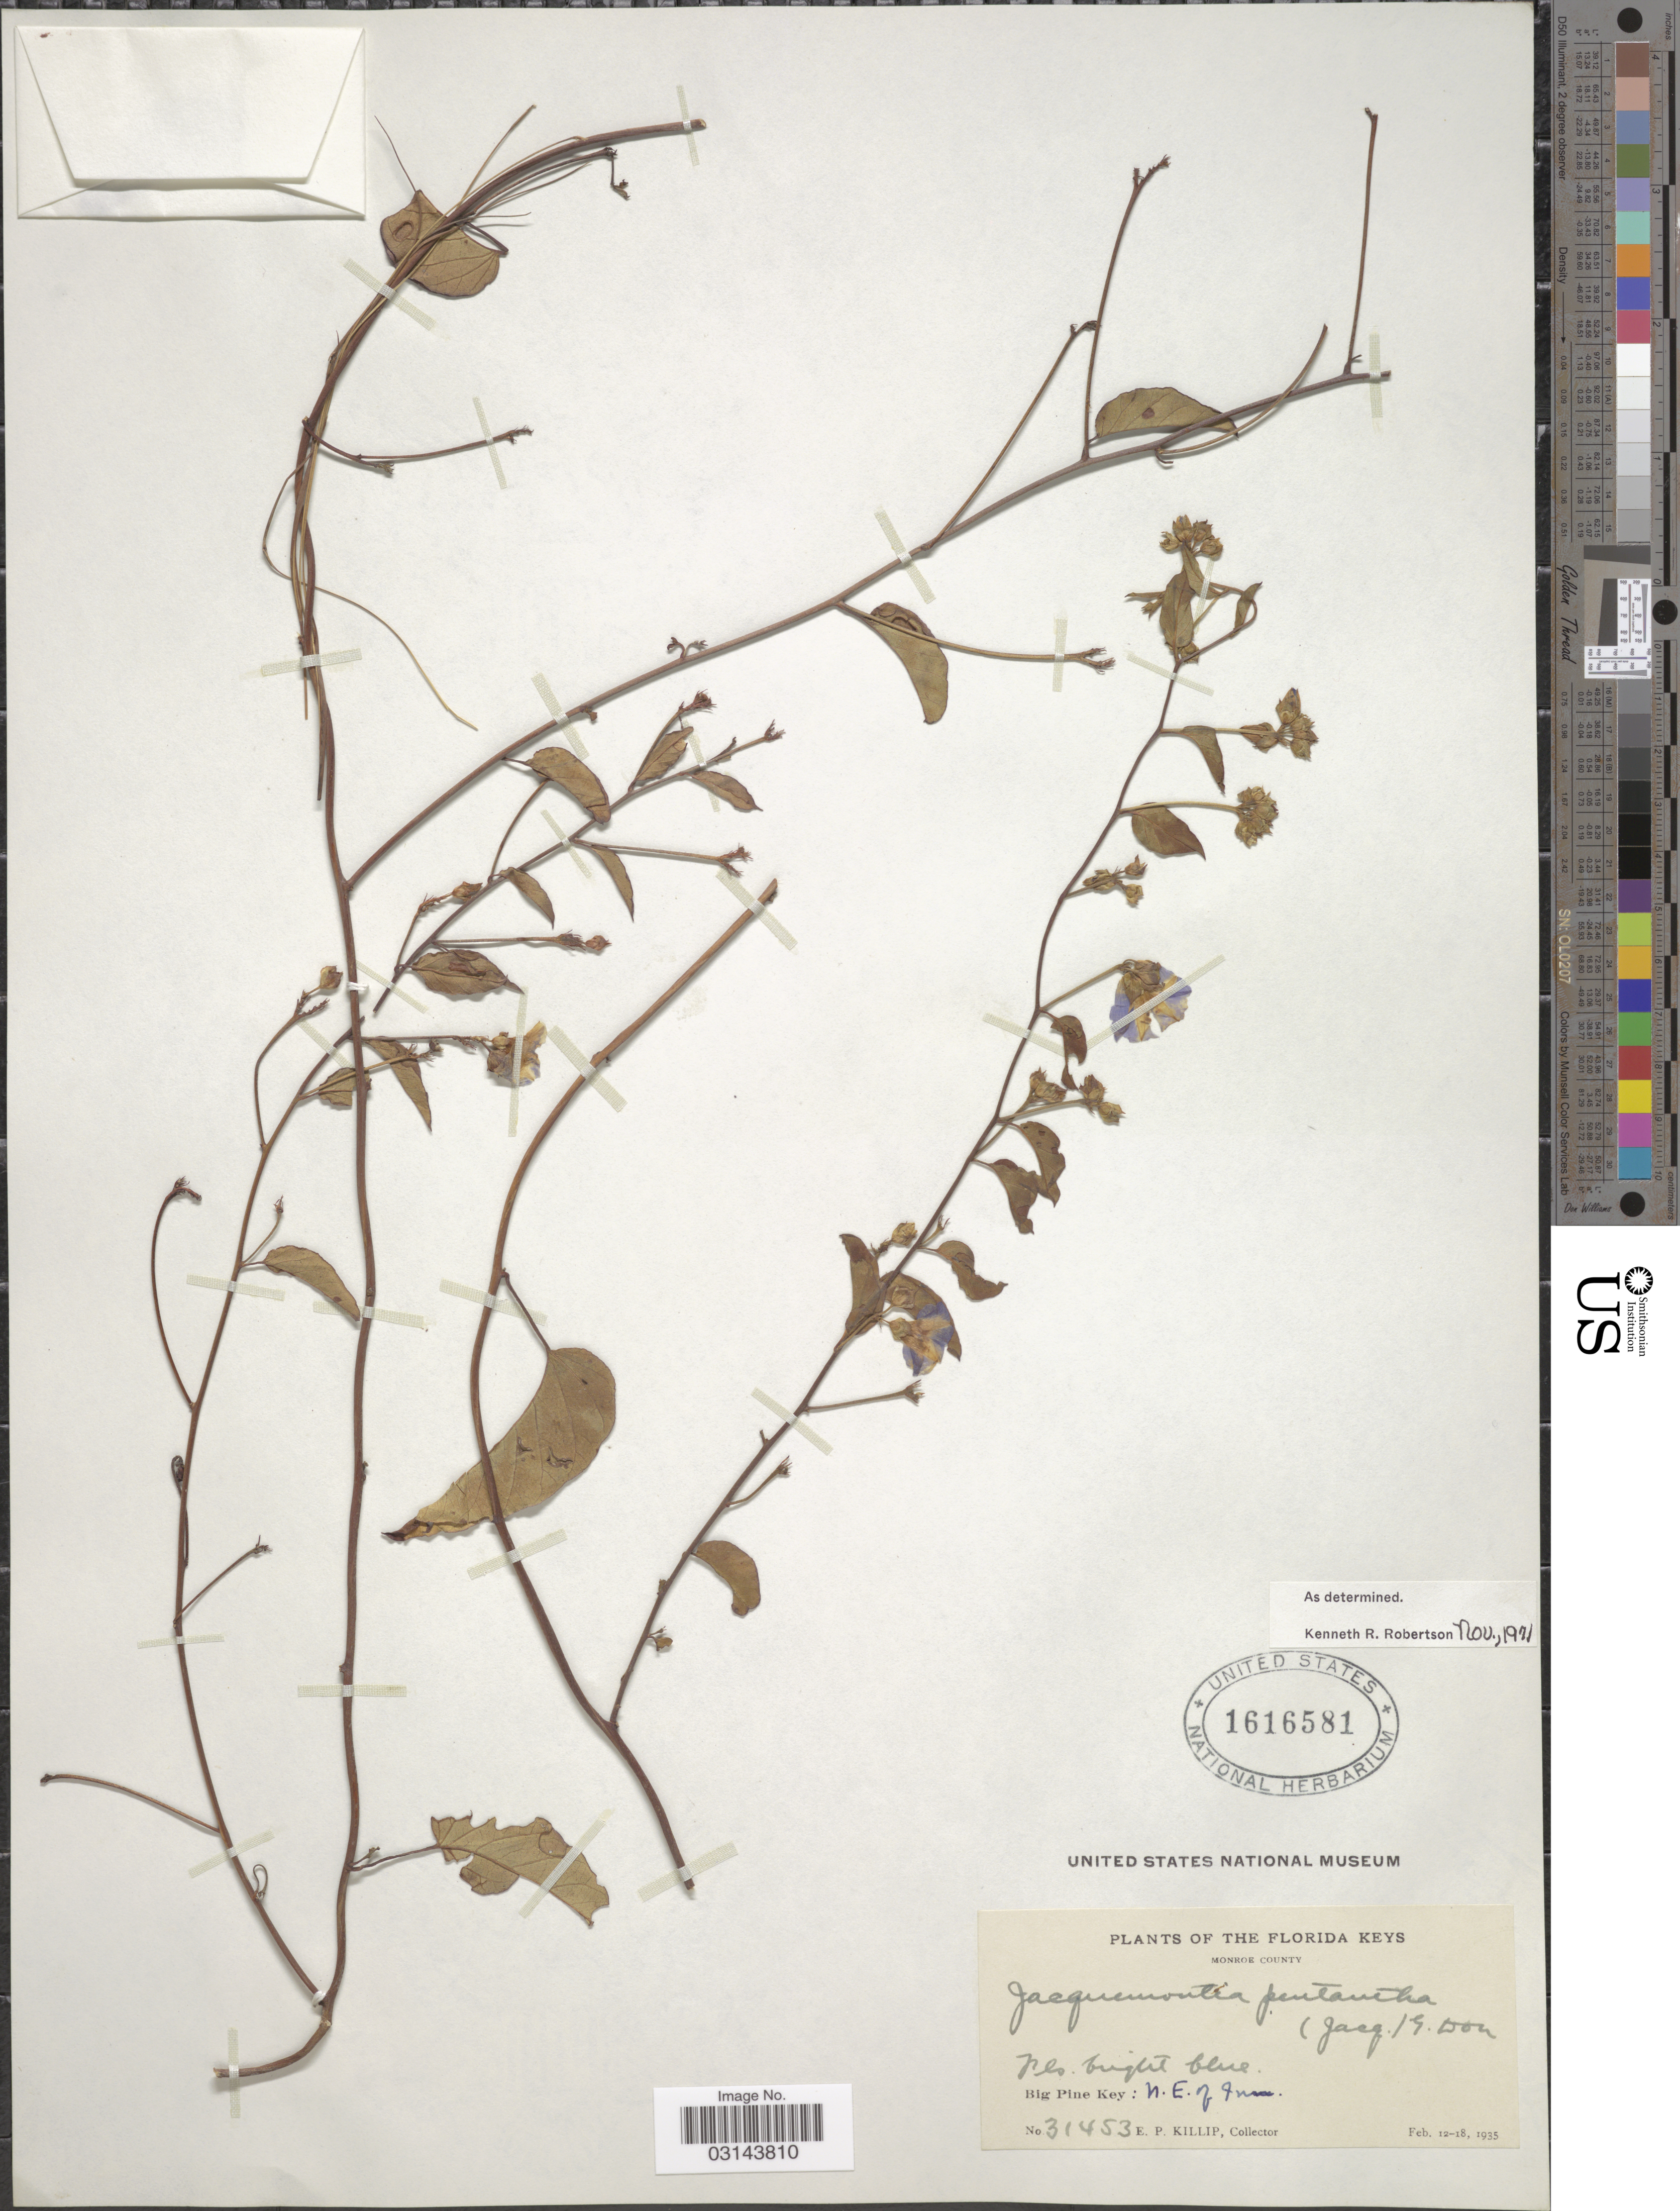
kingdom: Plantae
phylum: Tracheophyta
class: Magnoliopsida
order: Solanales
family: Convolvulaceae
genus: Jacquemontia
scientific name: Jacquemontia pentanthos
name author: (Jacq.) G. Don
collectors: E. P. Killip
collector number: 31453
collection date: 1935-02-12/1935-02-18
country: United States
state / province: Florida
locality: The Florida Keys. Monroe County. Big Pine Key: N. E. of Inn.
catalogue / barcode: US 1616581